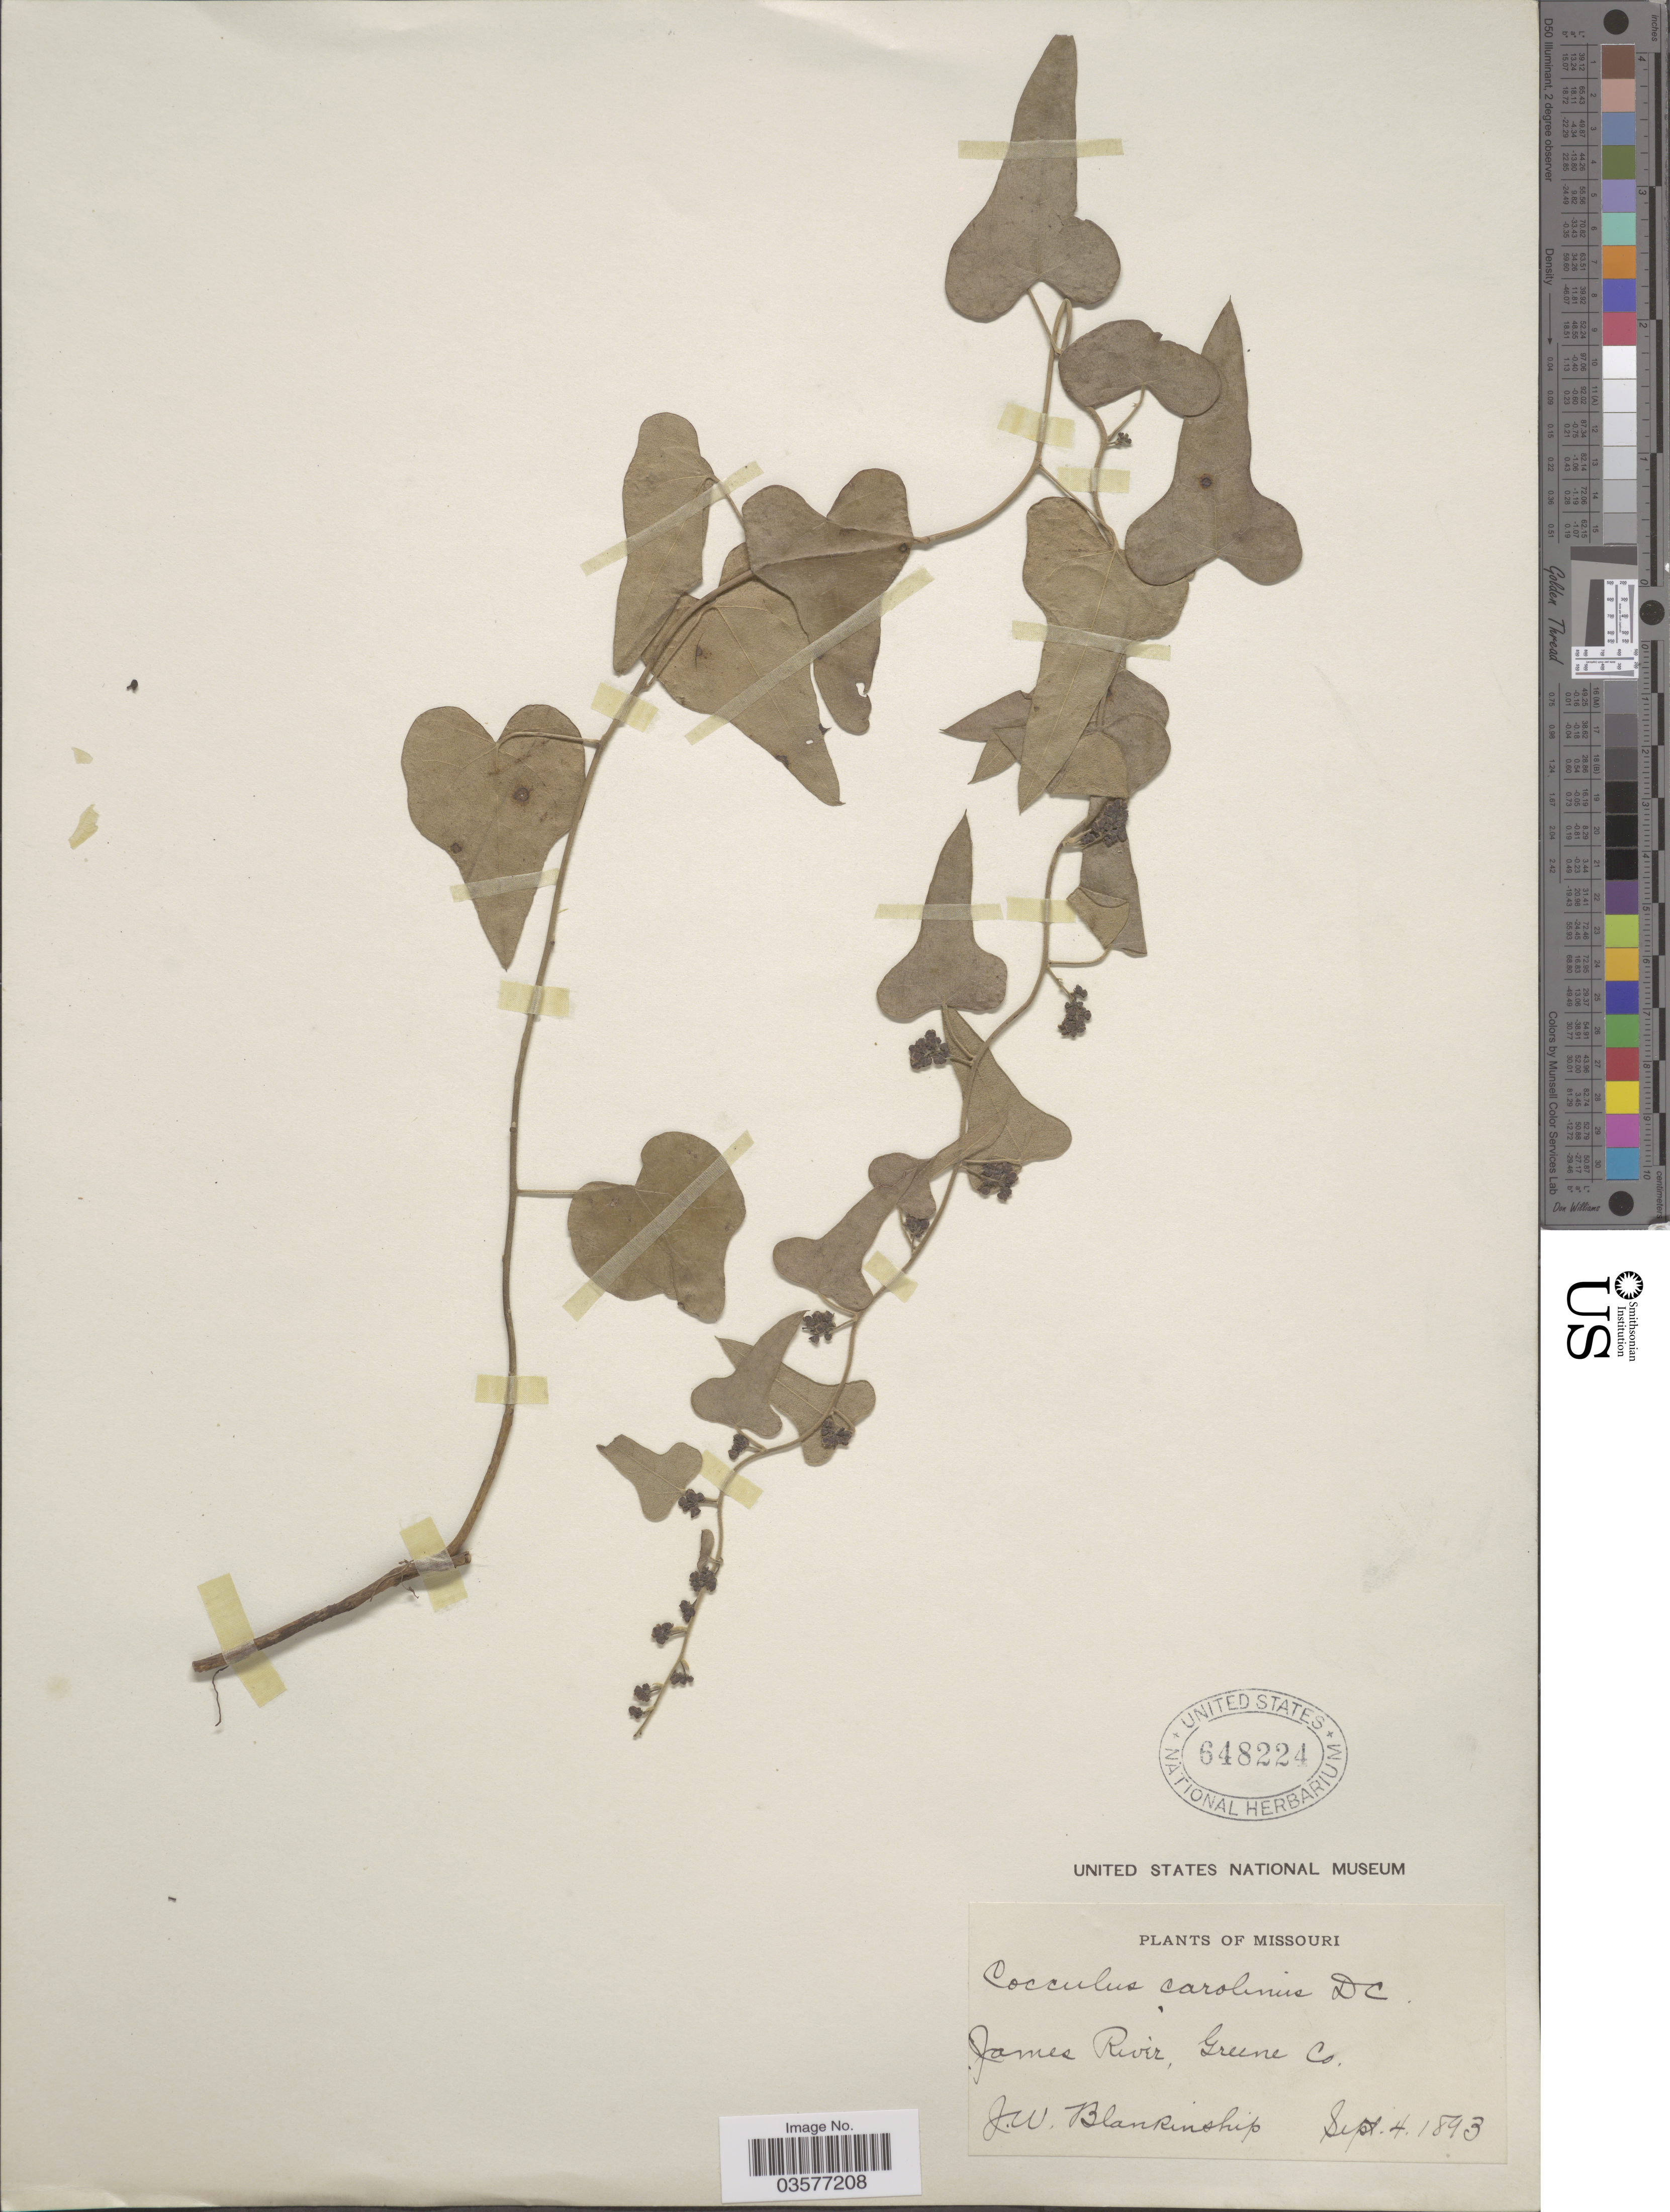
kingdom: Plantae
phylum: Tracheophyta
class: Magnoliopsida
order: Ranunculales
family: Menispermaceae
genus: Cocculus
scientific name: Cocculus carolinus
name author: (L.) DC.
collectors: J. W. Blankinship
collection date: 1893-09-04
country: United States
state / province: Missouri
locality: James River, Greene Co.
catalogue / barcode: US 648224